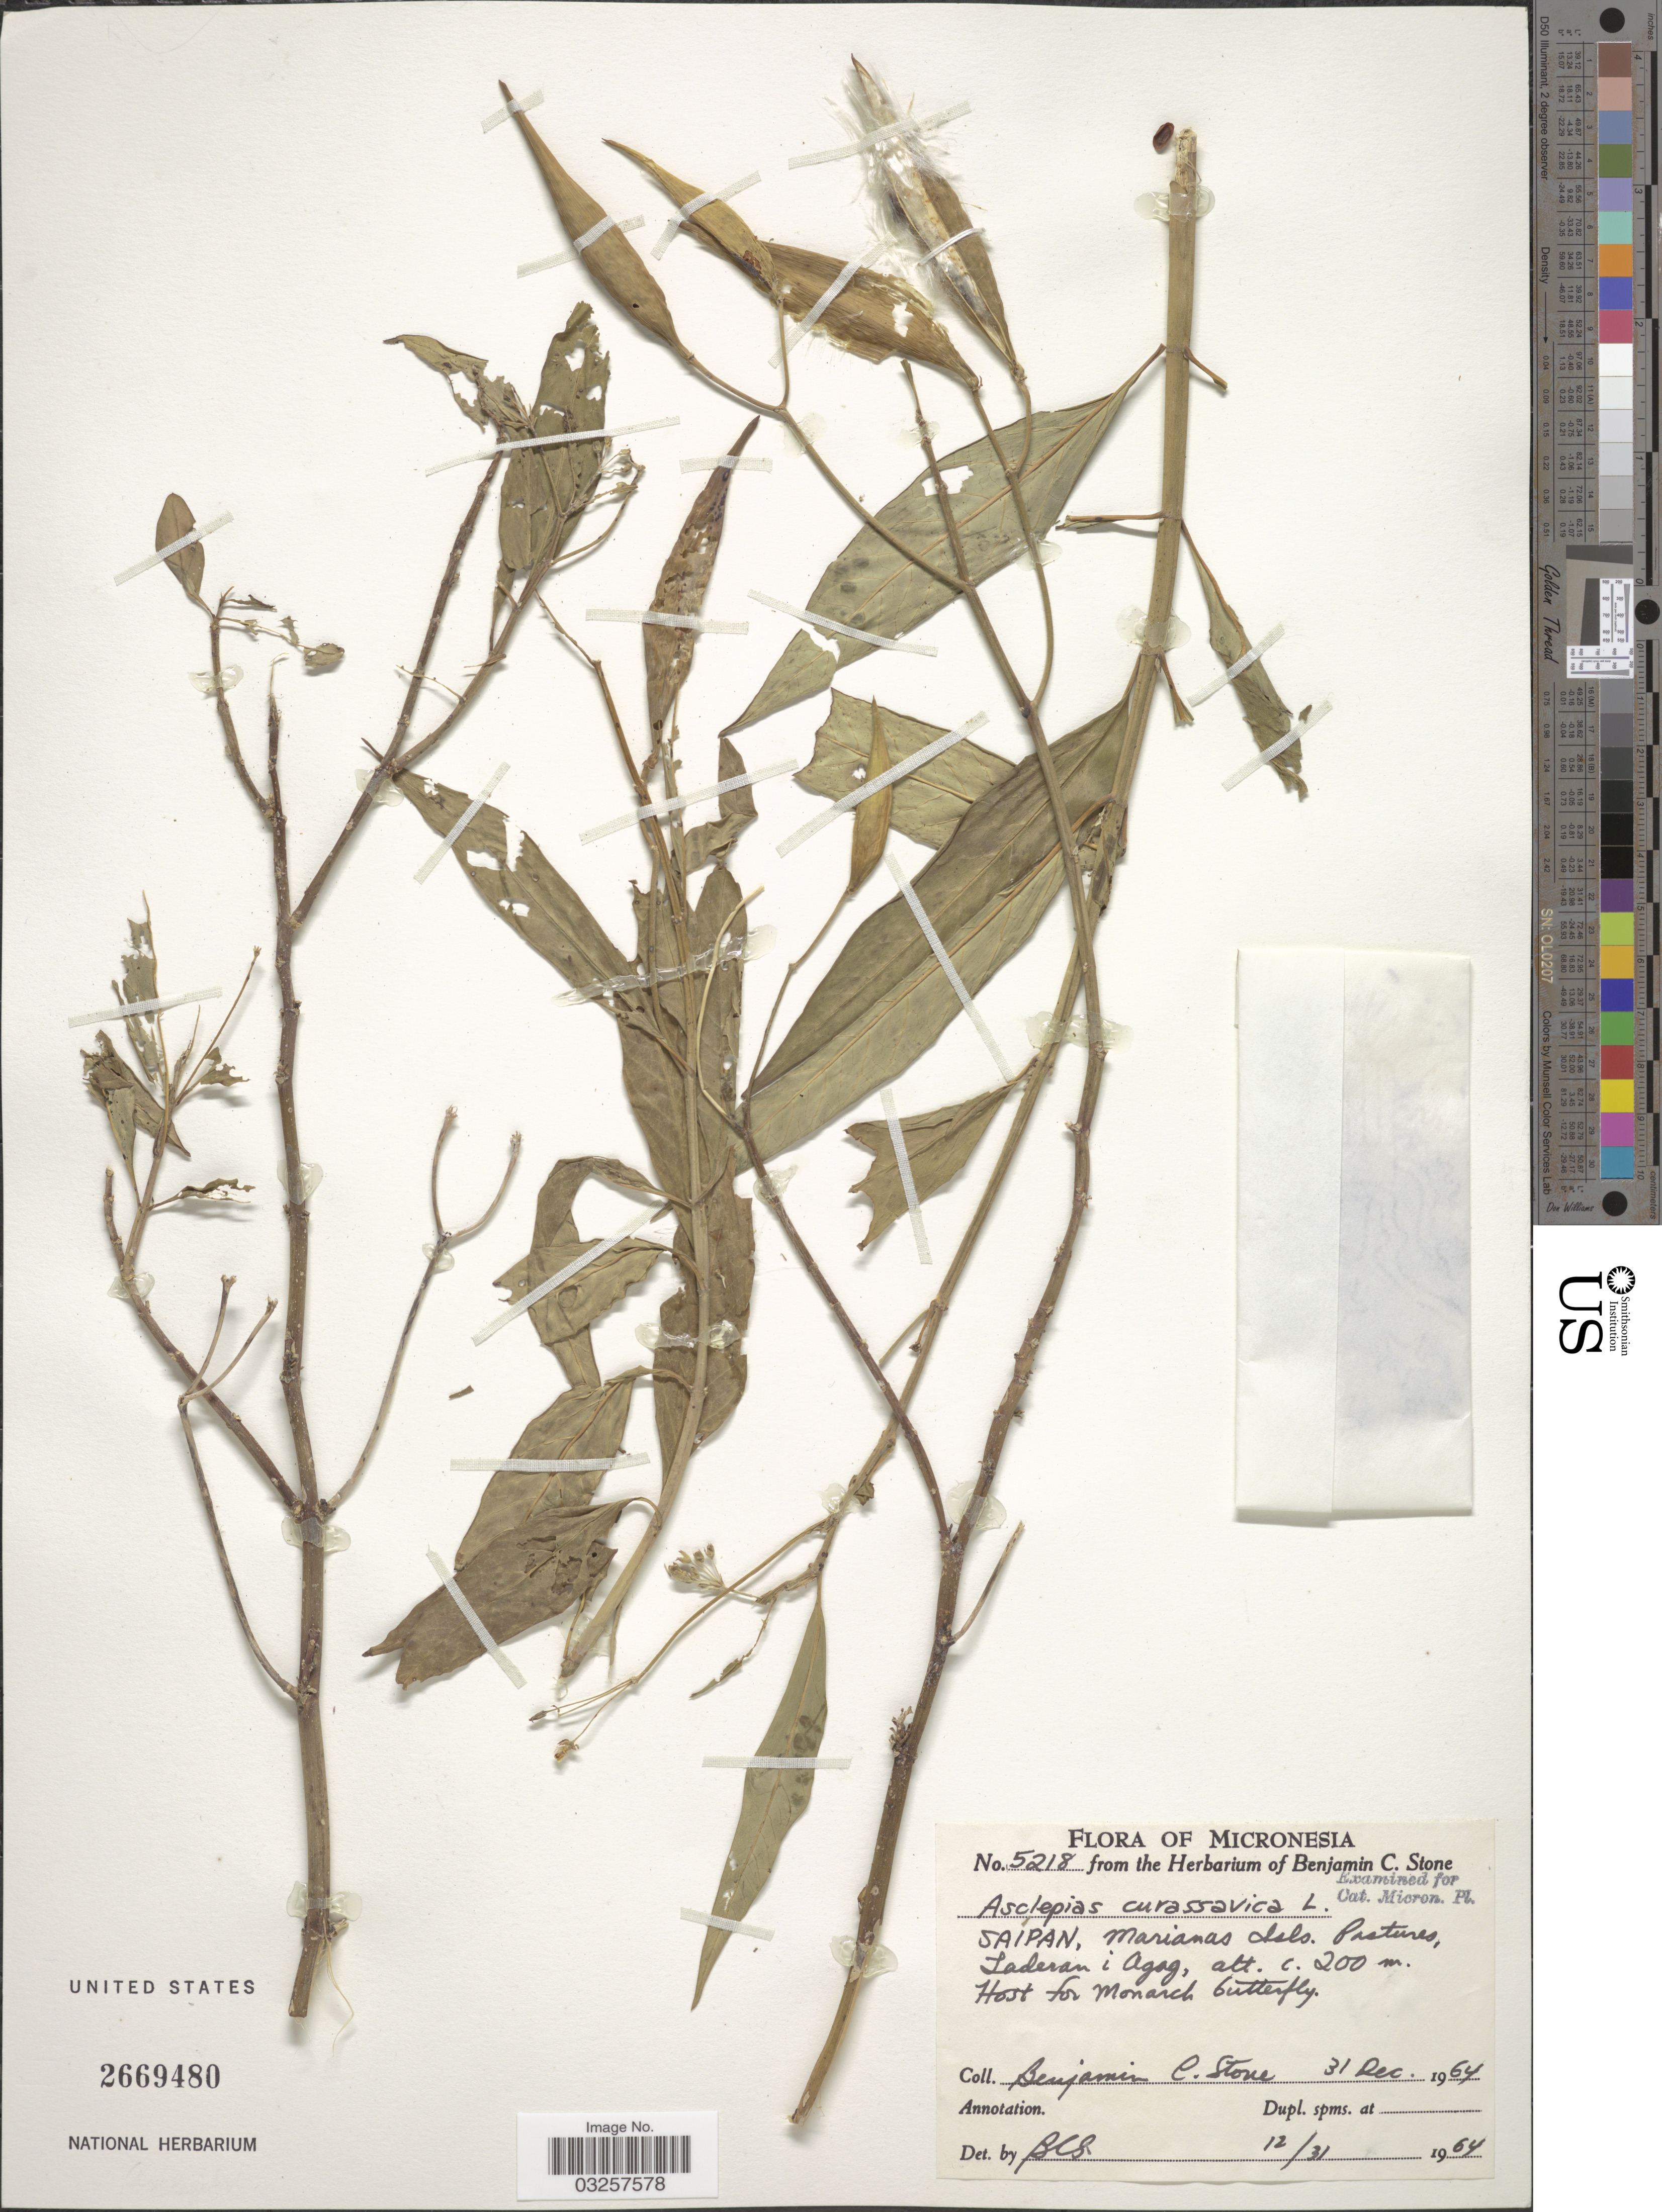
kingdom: Plantae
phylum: Tracheophyta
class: Magnoliopsida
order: Gentianales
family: Apocynaceae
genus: Asclepias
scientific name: Asclepias curassavica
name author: L.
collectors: B. C. Stone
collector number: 5218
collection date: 1964-12-31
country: Northern Mariana Islands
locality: Saipan, Marianas Isls. Pastures Laderan [interpreted]; Agag.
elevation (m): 200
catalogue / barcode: US 2669480